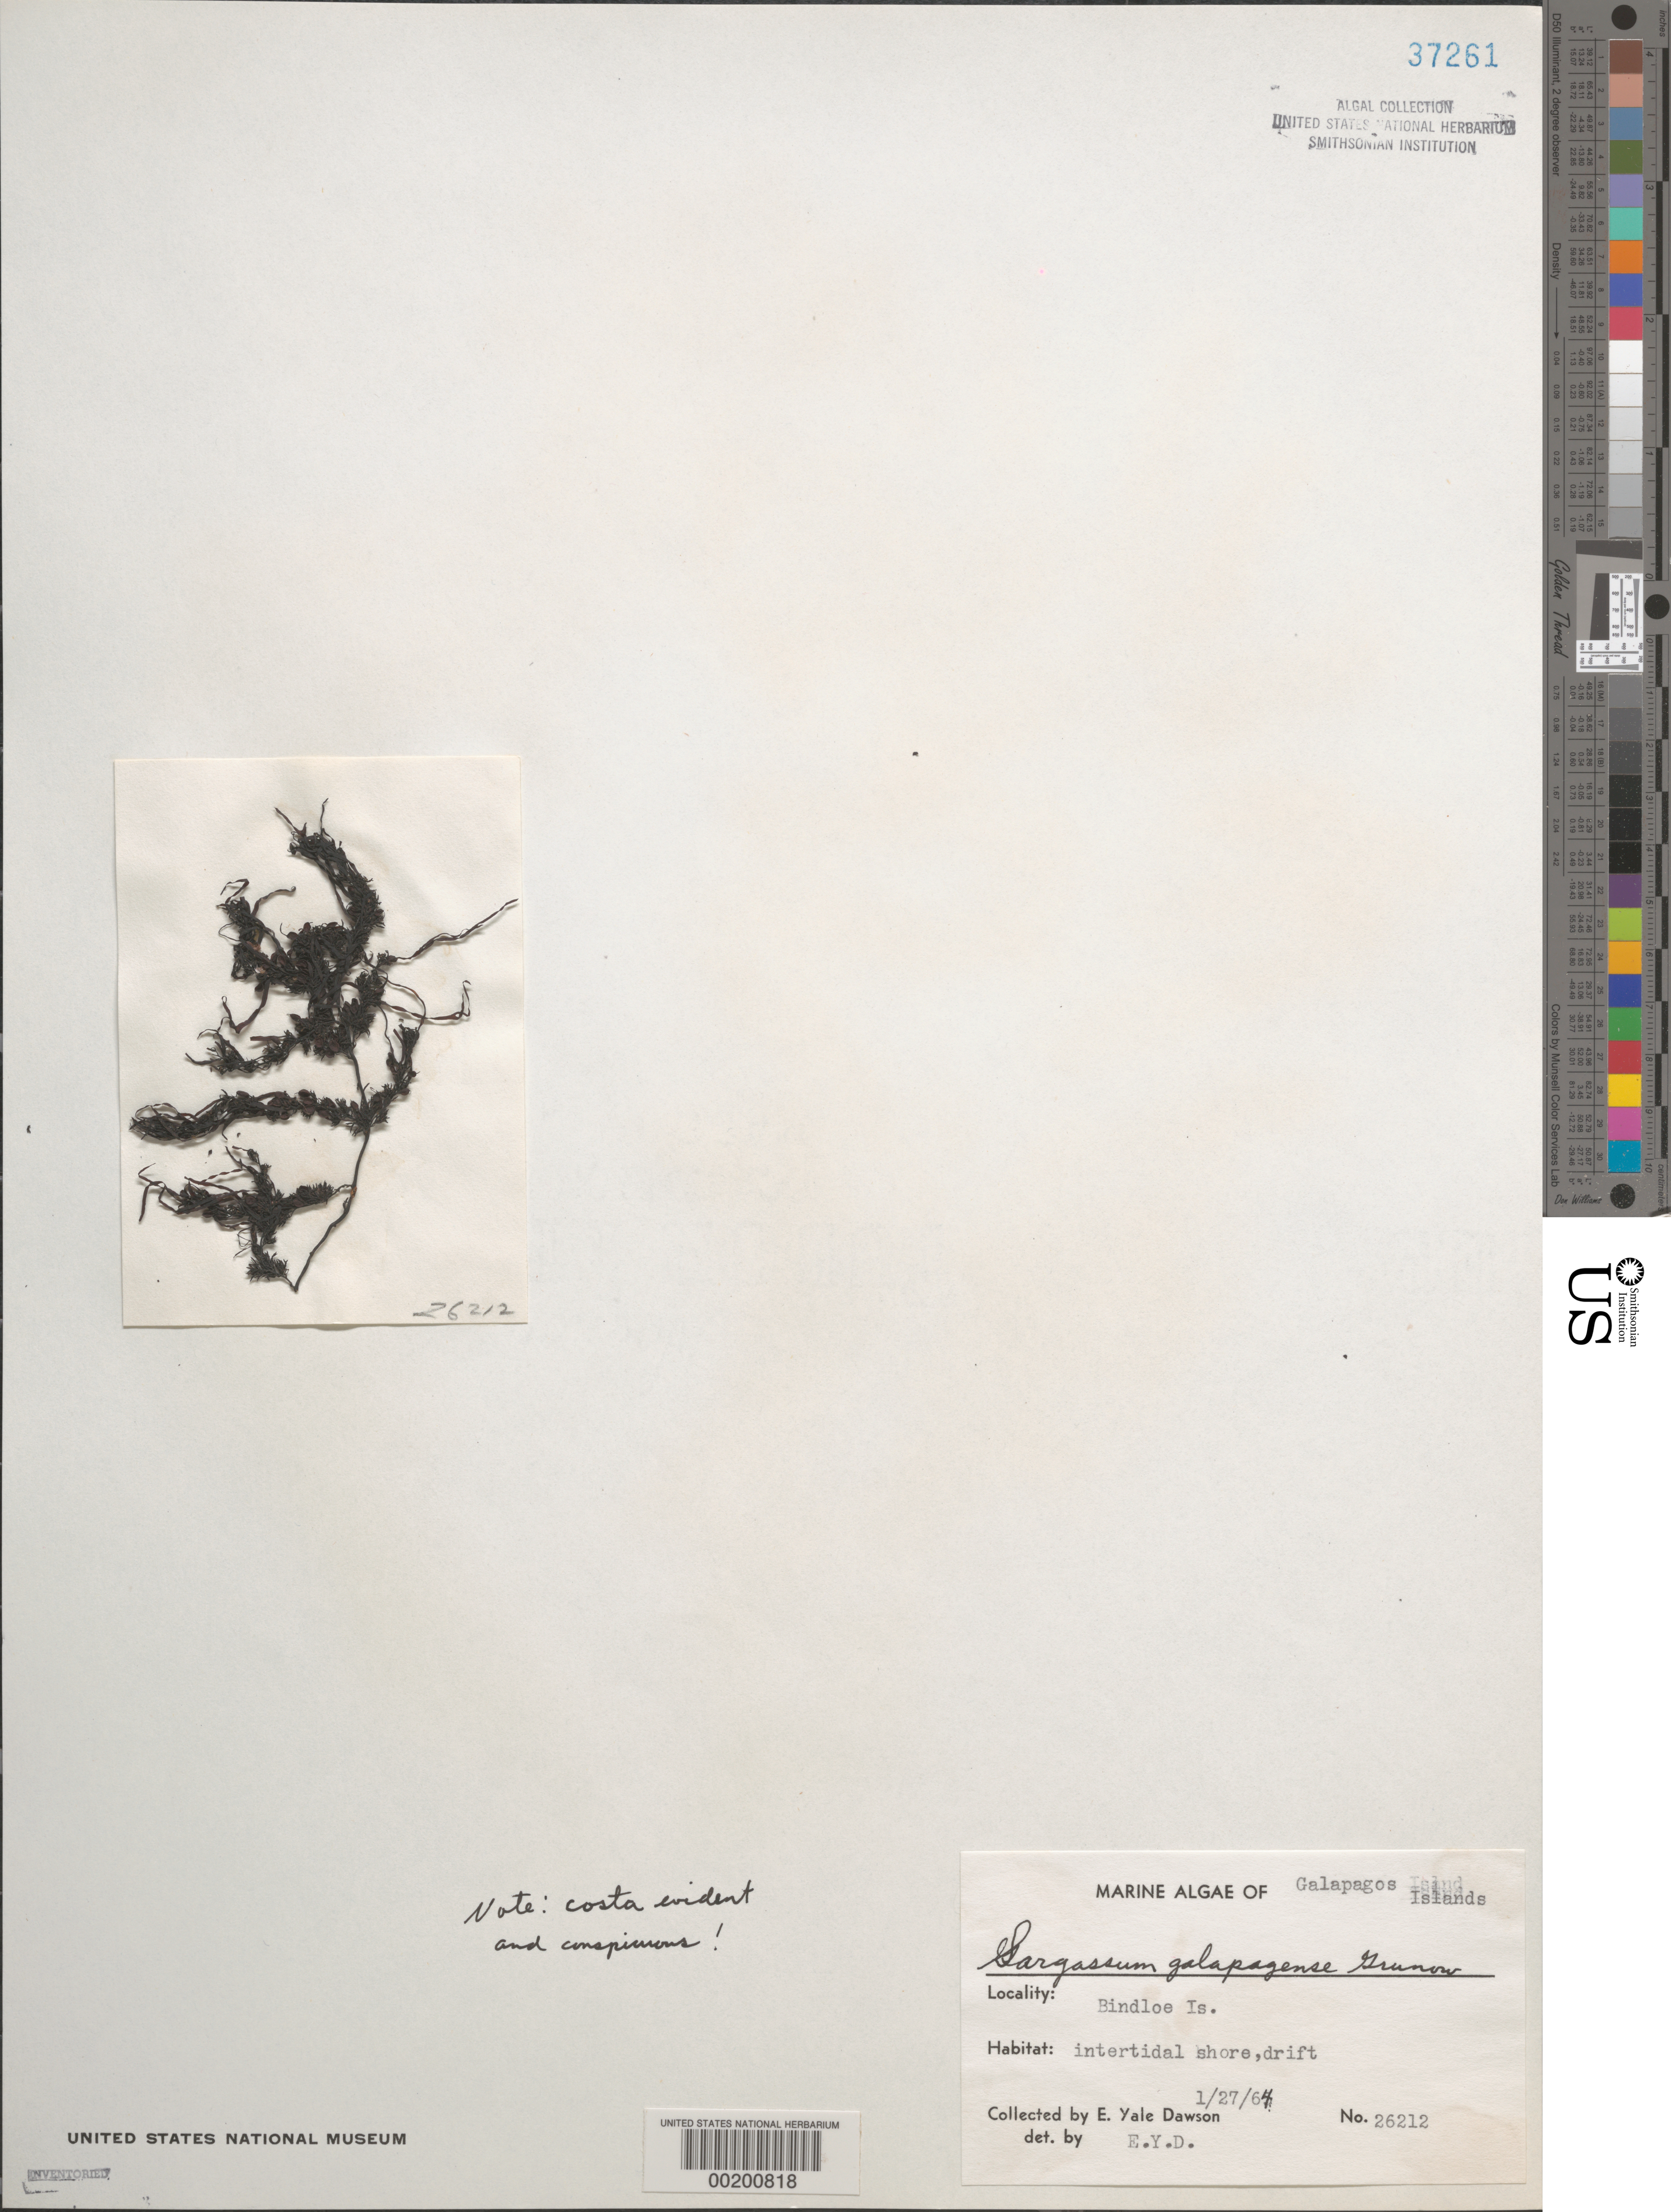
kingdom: Chromista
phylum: Ochrophyta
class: Phaeophyceae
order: Fucales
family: Sargassaceae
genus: Sargassum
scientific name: Sargassum galapagense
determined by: Dawson, E. Y.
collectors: E. Y. Dawson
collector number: EYD 26212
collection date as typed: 27 Jan 1964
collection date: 1964-01-27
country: Ecuador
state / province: Colón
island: Marchena [Bindloe]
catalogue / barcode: US 37261